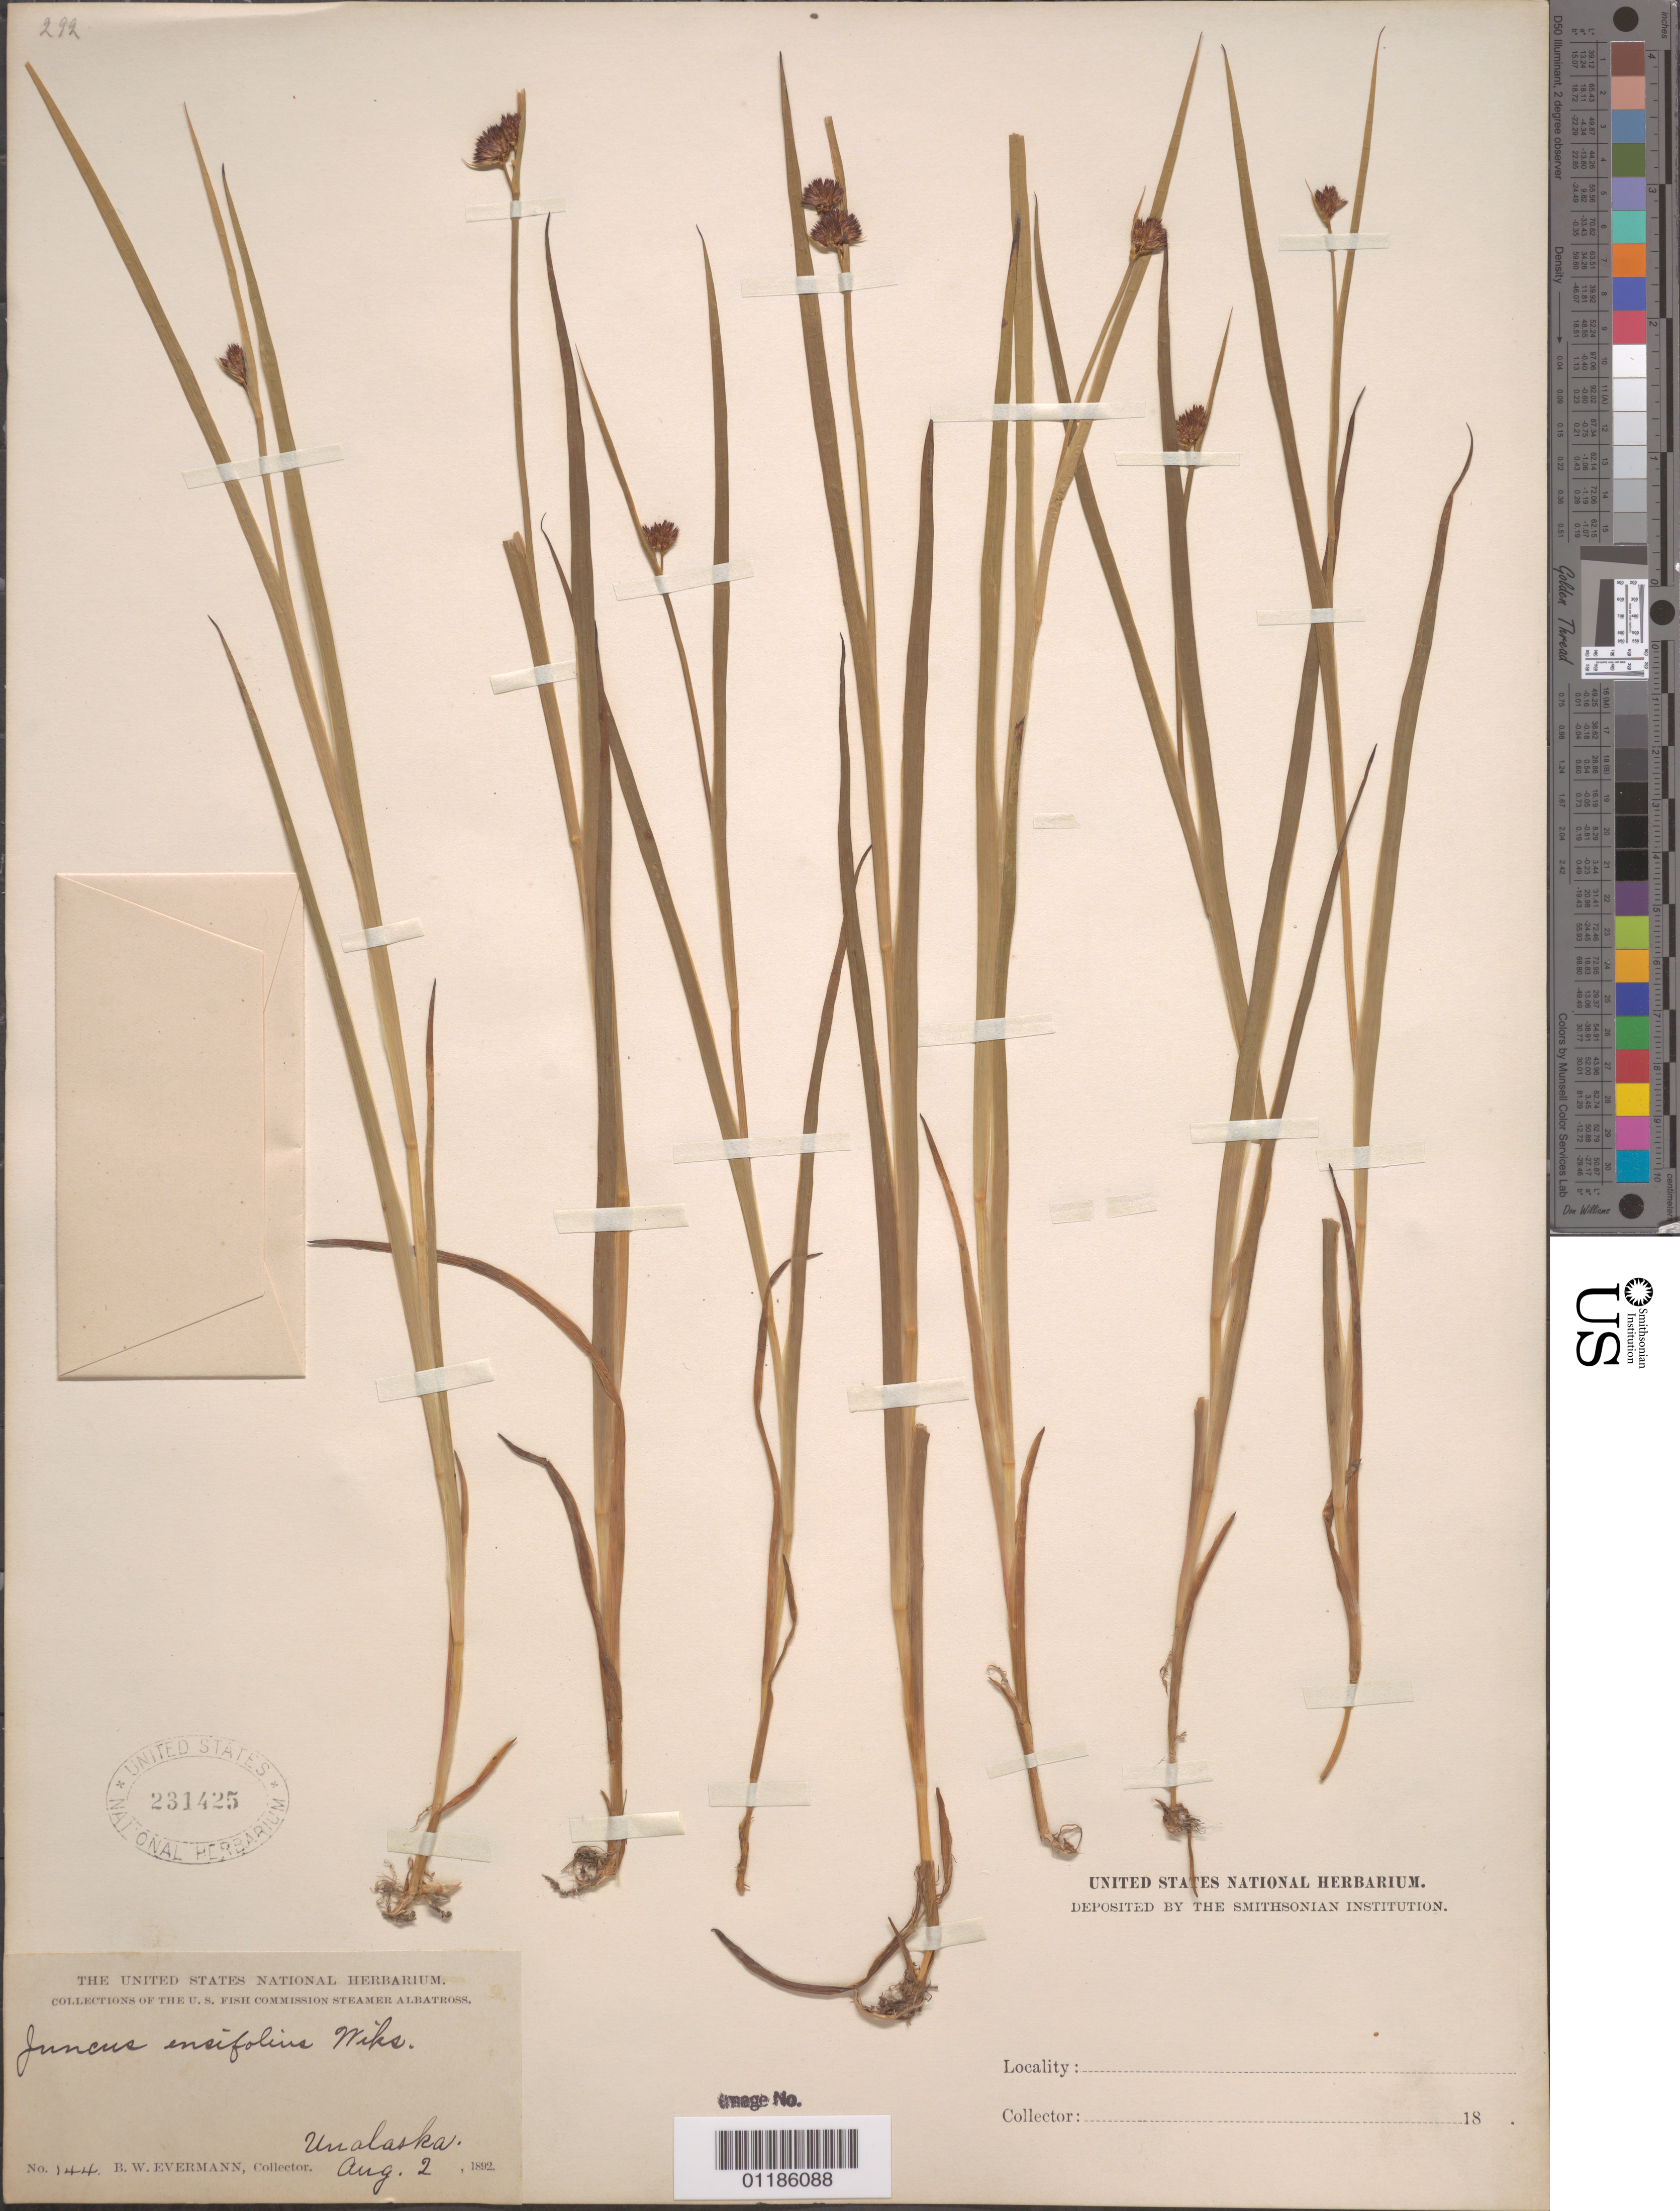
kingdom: Plantae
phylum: Tracheophyta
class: Liliopsida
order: Poales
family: Juncaceae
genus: Juncus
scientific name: Juncus ensifolius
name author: Wikstr.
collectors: B. W. Evermann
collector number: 144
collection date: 1892-08-02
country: United States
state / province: Alaska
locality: Unalaska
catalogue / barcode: US 231425